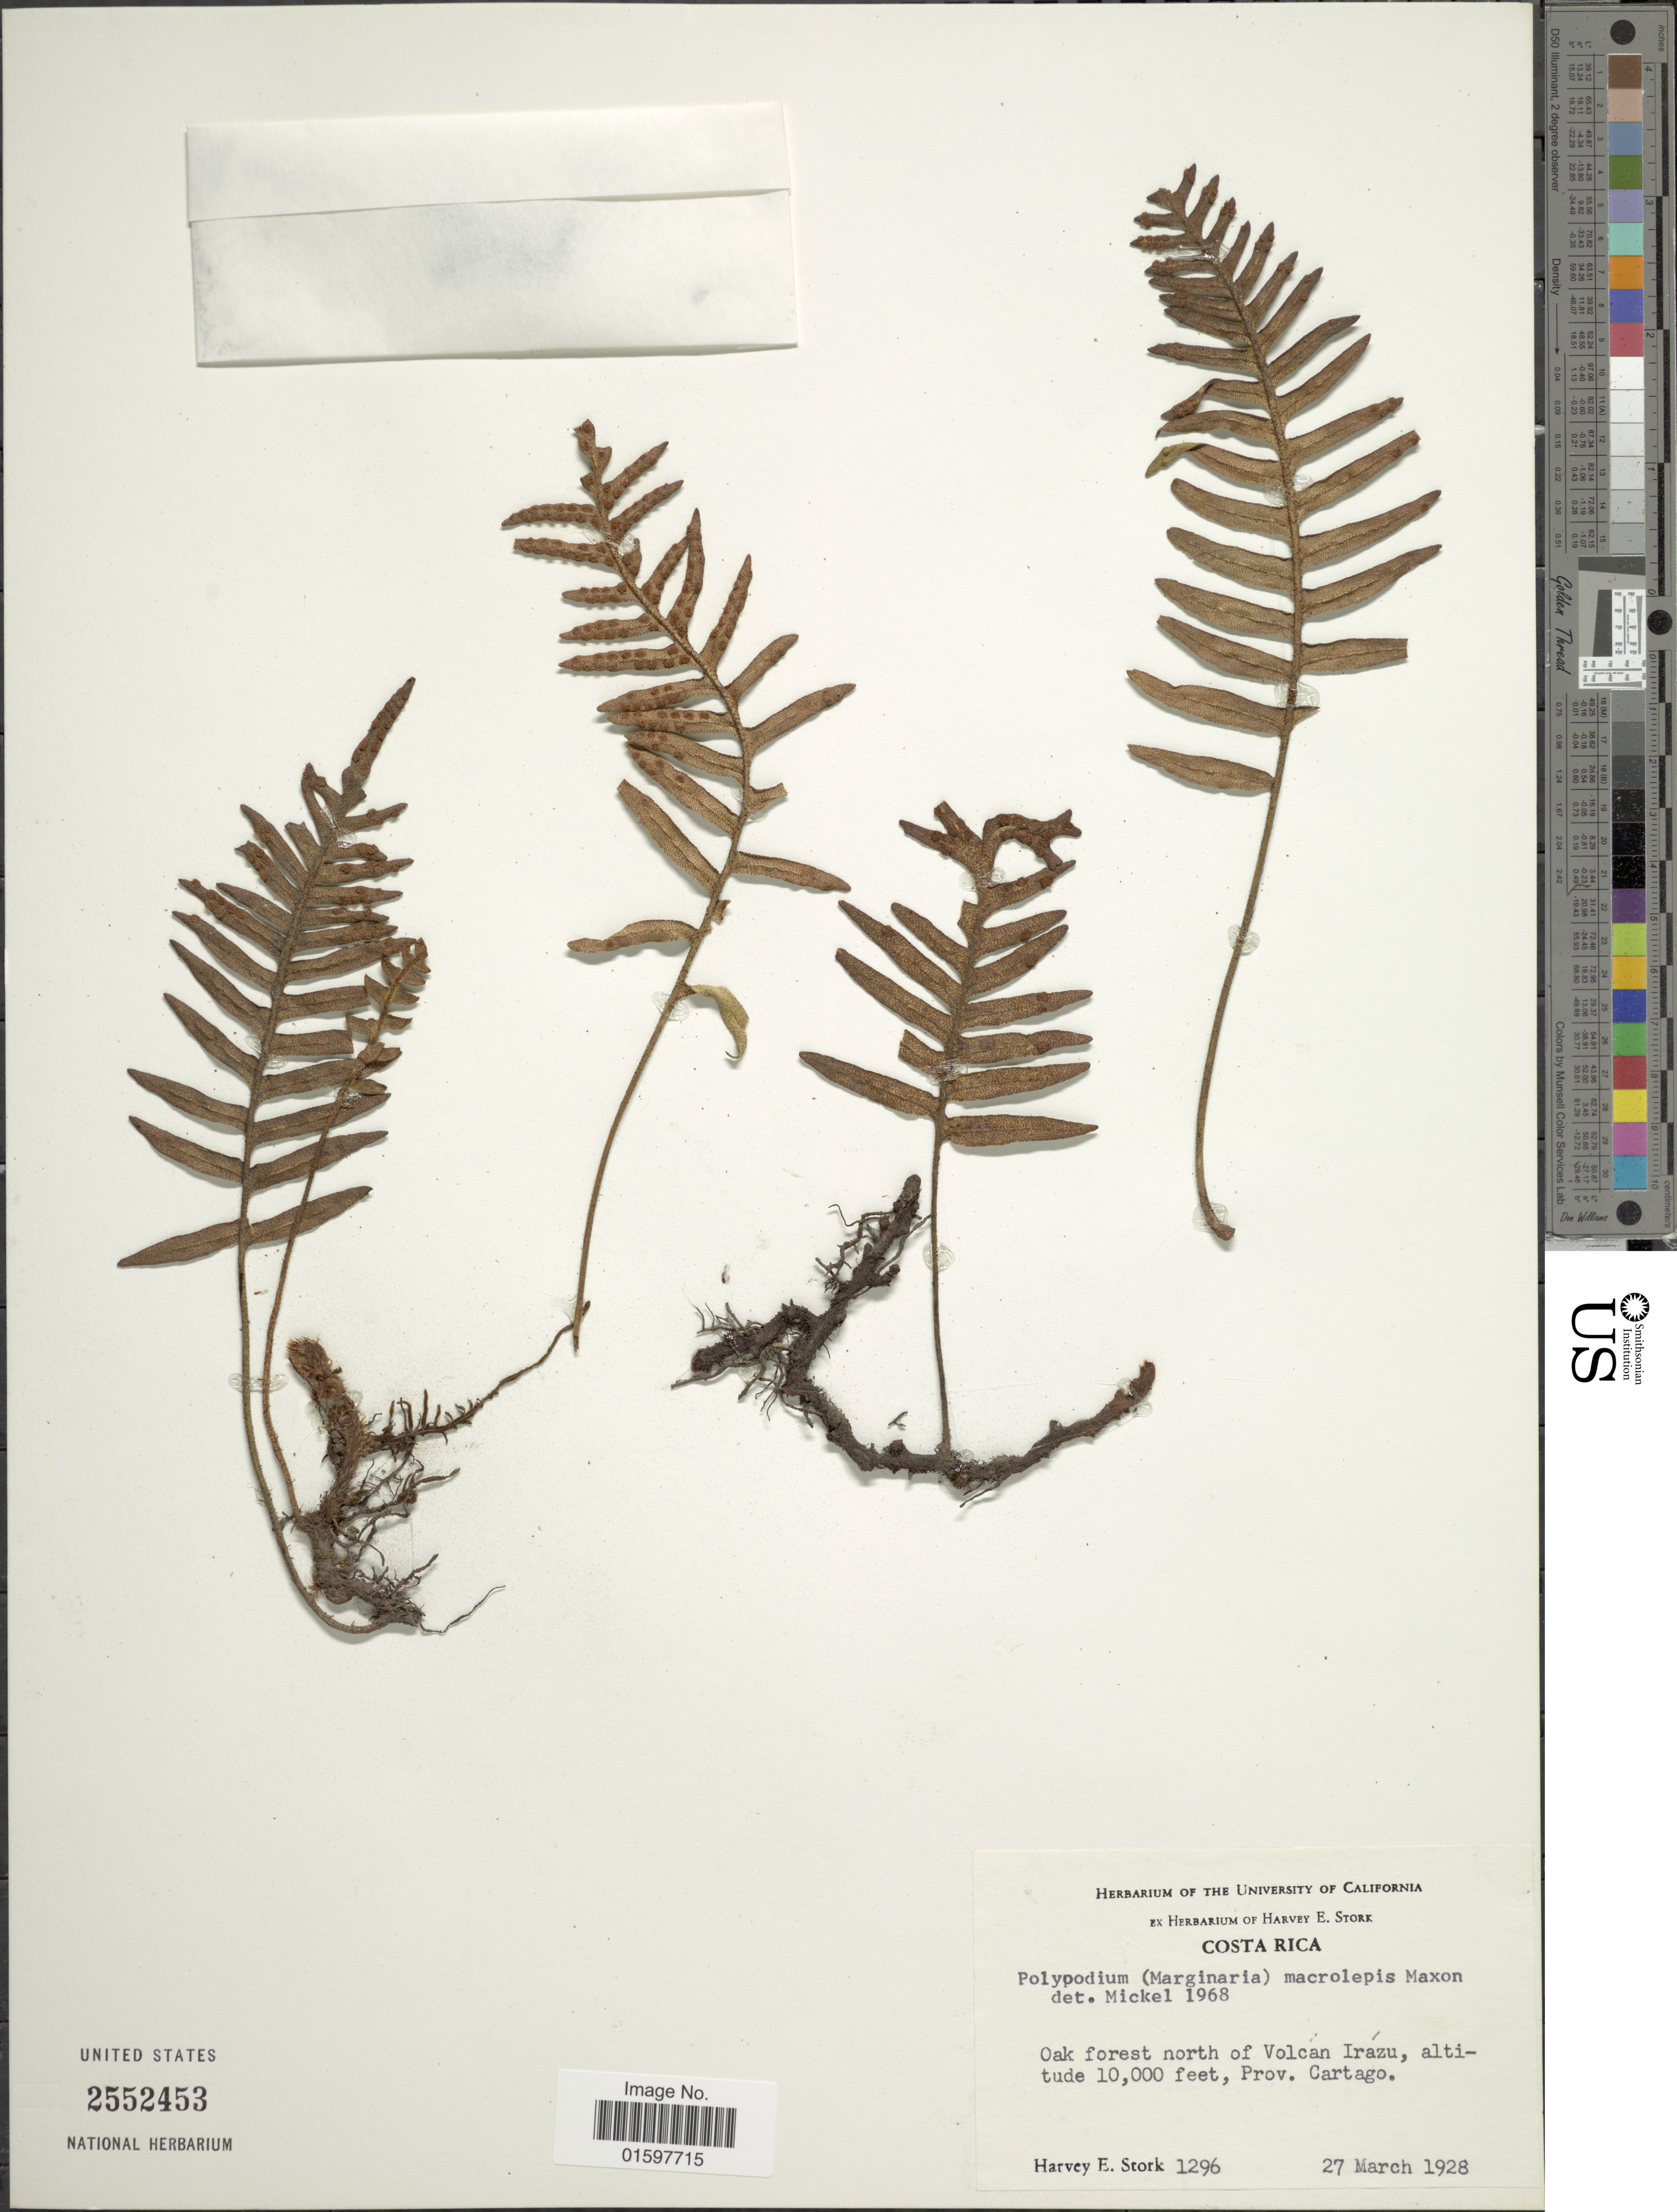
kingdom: Plantae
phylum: Tracheophyta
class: Polypodiopsida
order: Polypodiales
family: Polypodiaceae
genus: Pleopeltis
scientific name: Pleopeltis macrolepis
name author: (Maxon) A.R. Sm. & Tejero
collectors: H. E. Stork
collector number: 1296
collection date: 1928-03-27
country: Costa Rica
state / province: Cartago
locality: Oak forest north of Volcan Irazu.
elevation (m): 3048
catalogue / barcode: US 2552453